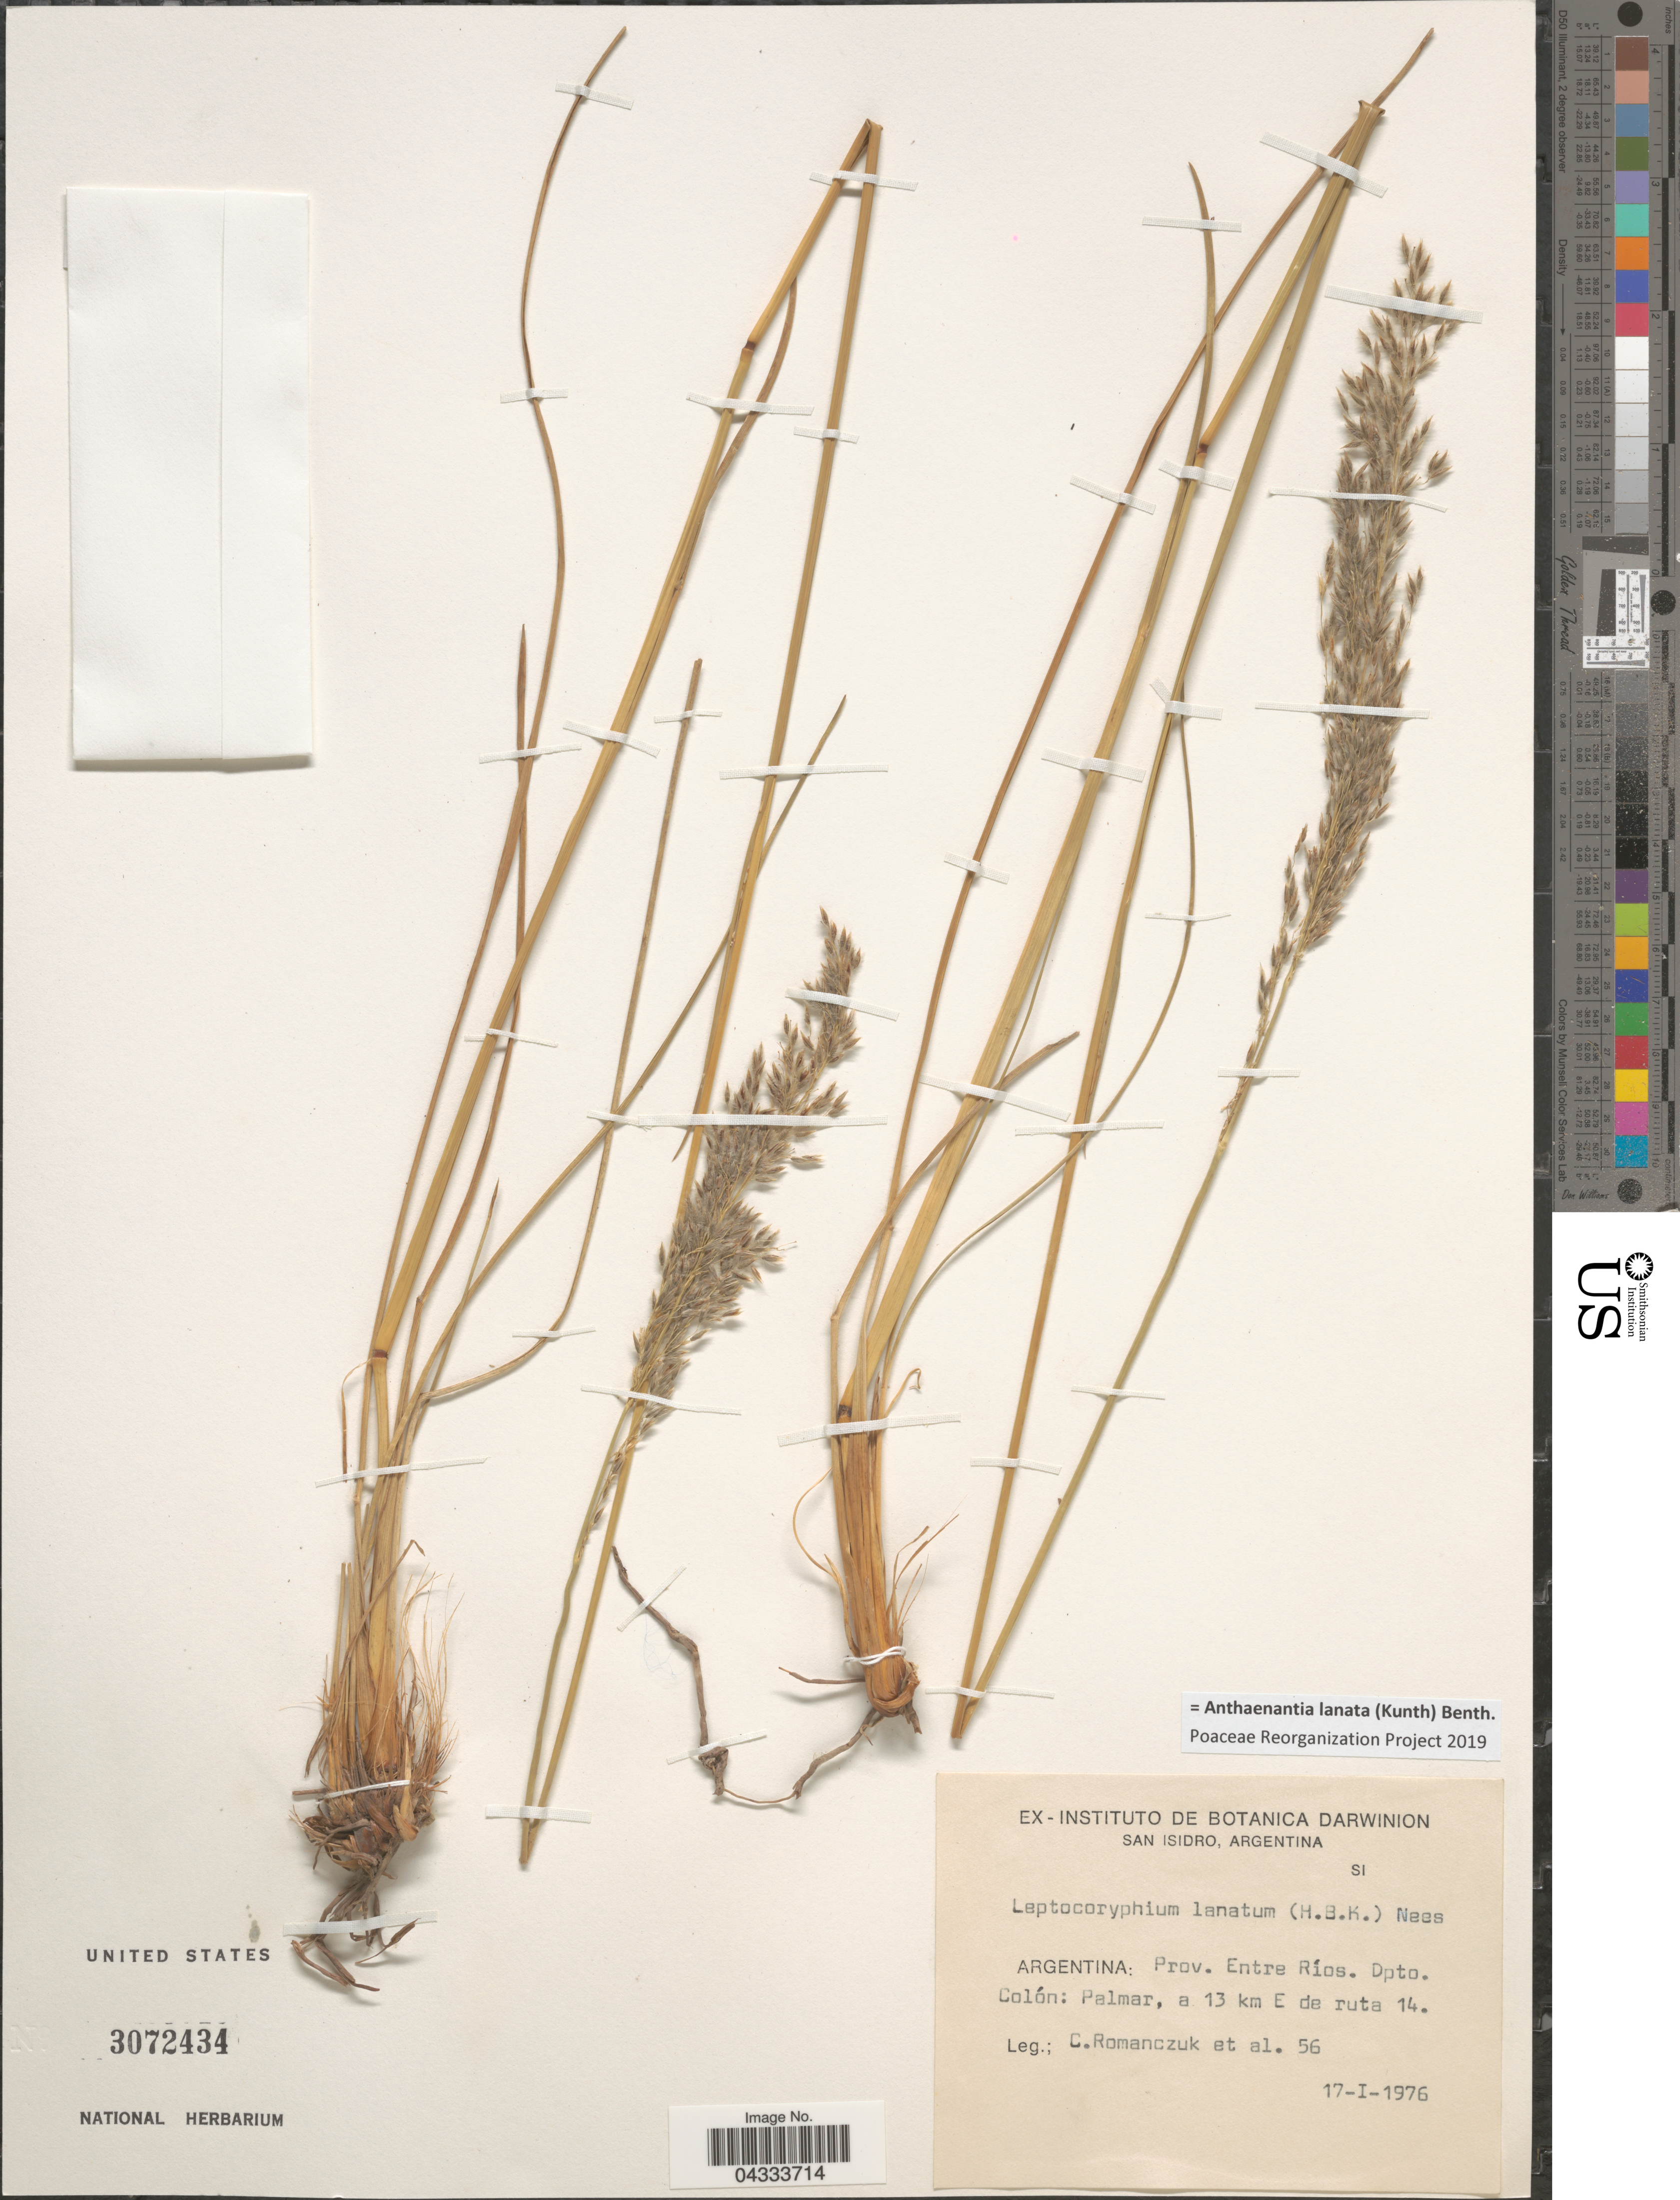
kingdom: Plantae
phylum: Tracheophyta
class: Liliopsida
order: Poales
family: Poaceae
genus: Anthaenantia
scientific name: Anthaenantia lanata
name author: (Kunth) Benth.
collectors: C. Romanczuk & et al.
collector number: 56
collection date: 1976-01-17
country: Argentina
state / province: Entre Rios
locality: Dpto. Colón: Palmar, a 13 km E de ruta 14.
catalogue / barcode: US 3072434